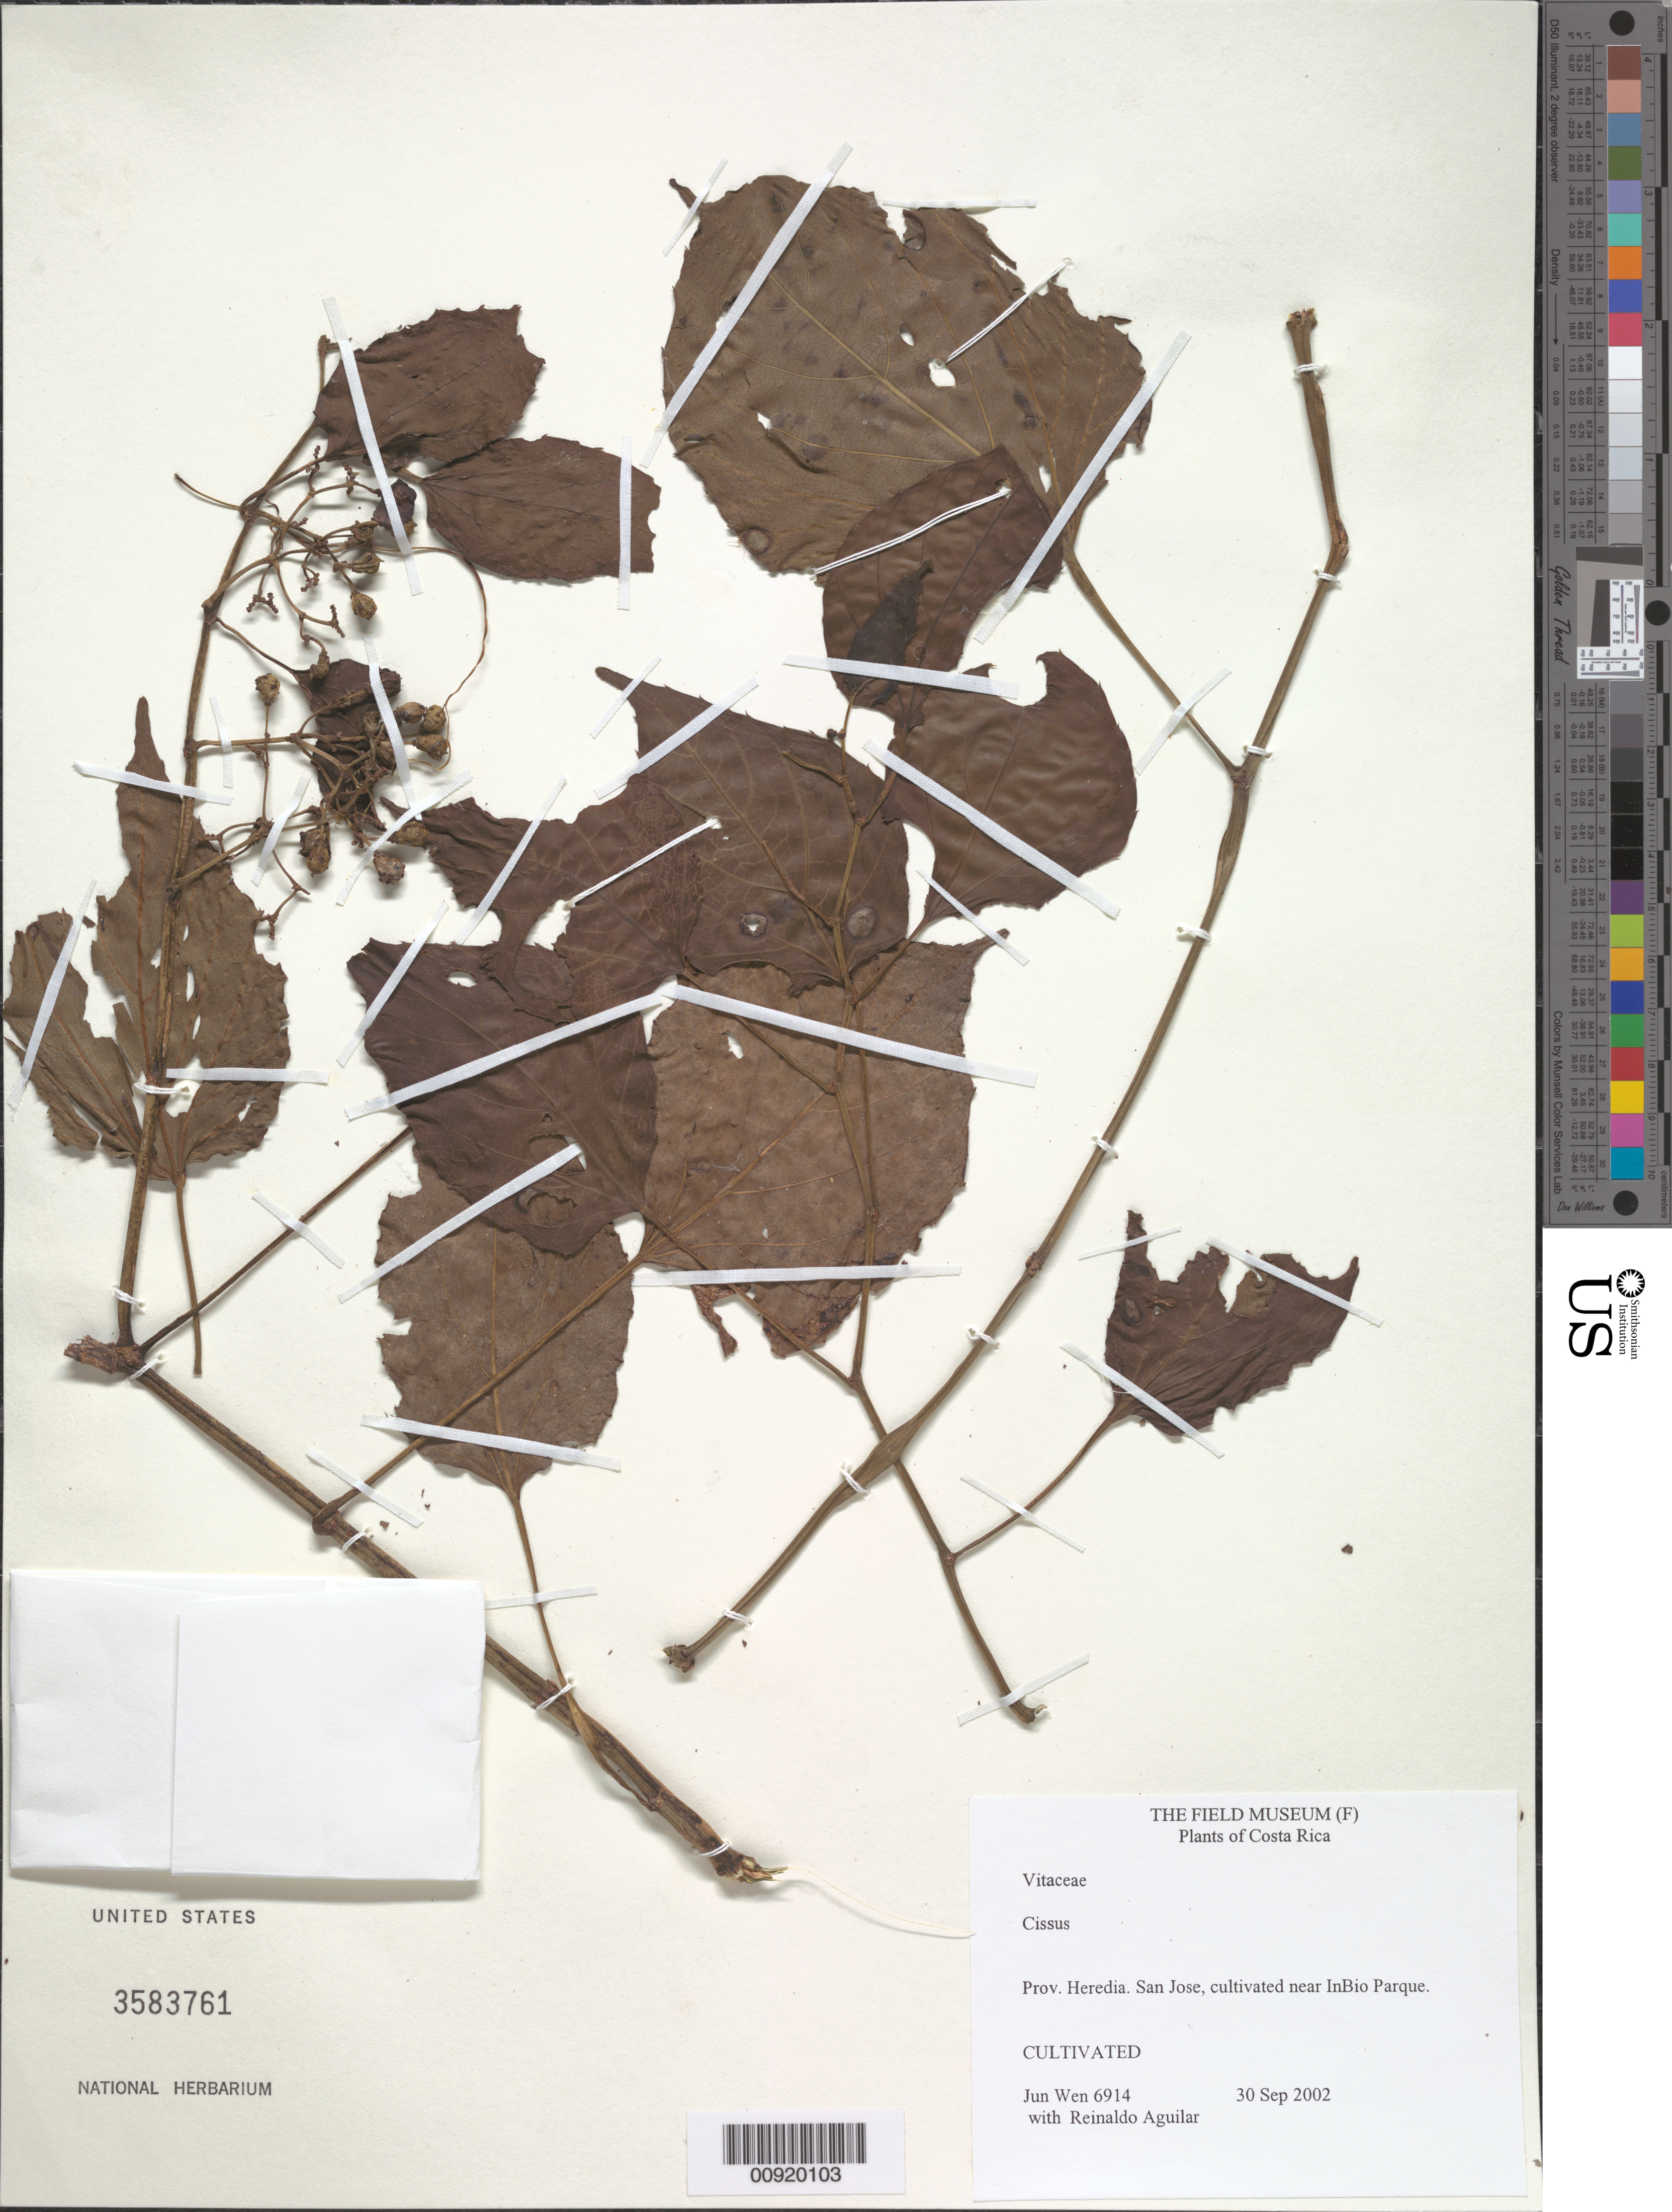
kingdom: Plantae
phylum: Tracheophyta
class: Magnoliopsida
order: Vitales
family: Vitaceae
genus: Cissus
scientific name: Cissus sp.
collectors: J. Wen & R. Aguilar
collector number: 6914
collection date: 2002-09-30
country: Costa Rica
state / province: Heredia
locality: San Jose, cultivated near InBio Parque.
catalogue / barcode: US 3583761